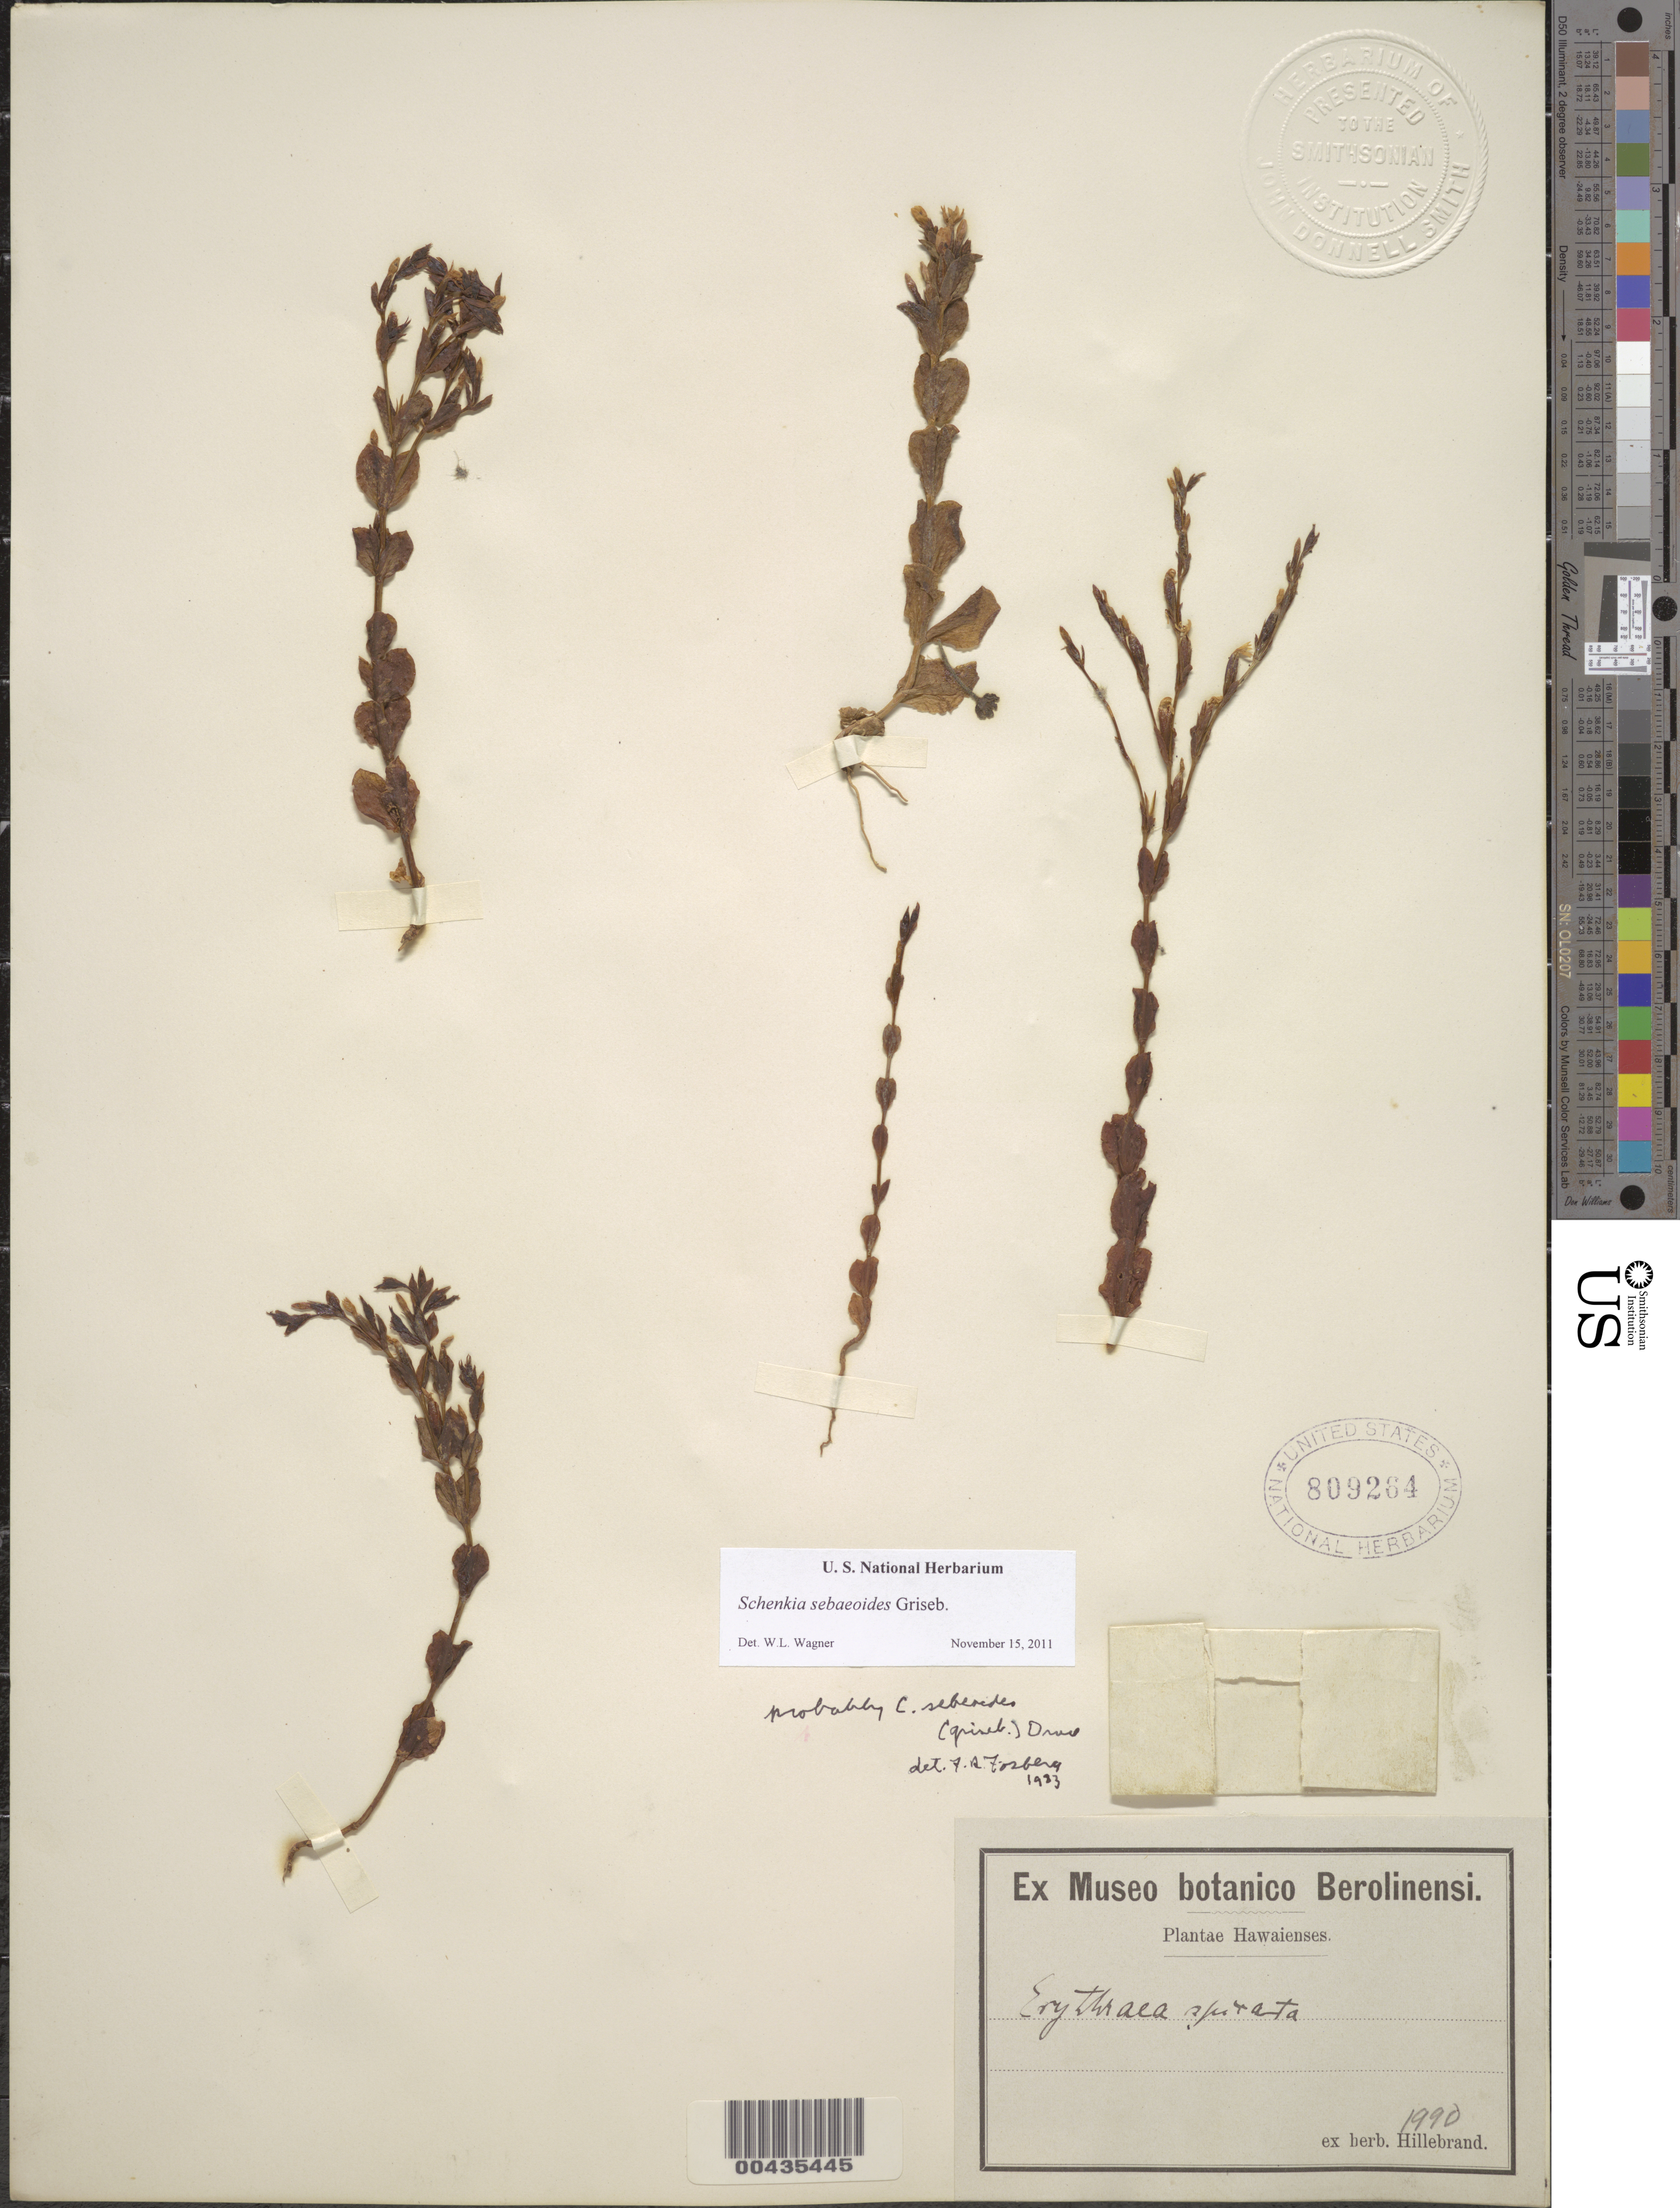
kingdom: Plantae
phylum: Tracheophyta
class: Magnoliopsida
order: Gentianales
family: Gentianaceae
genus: Schenkia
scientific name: Schenkia sebaeoides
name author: (A. Gray) Griseb.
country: United States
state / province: Hawaii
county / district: Hawaii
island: Hawaii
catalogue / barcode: US 809264